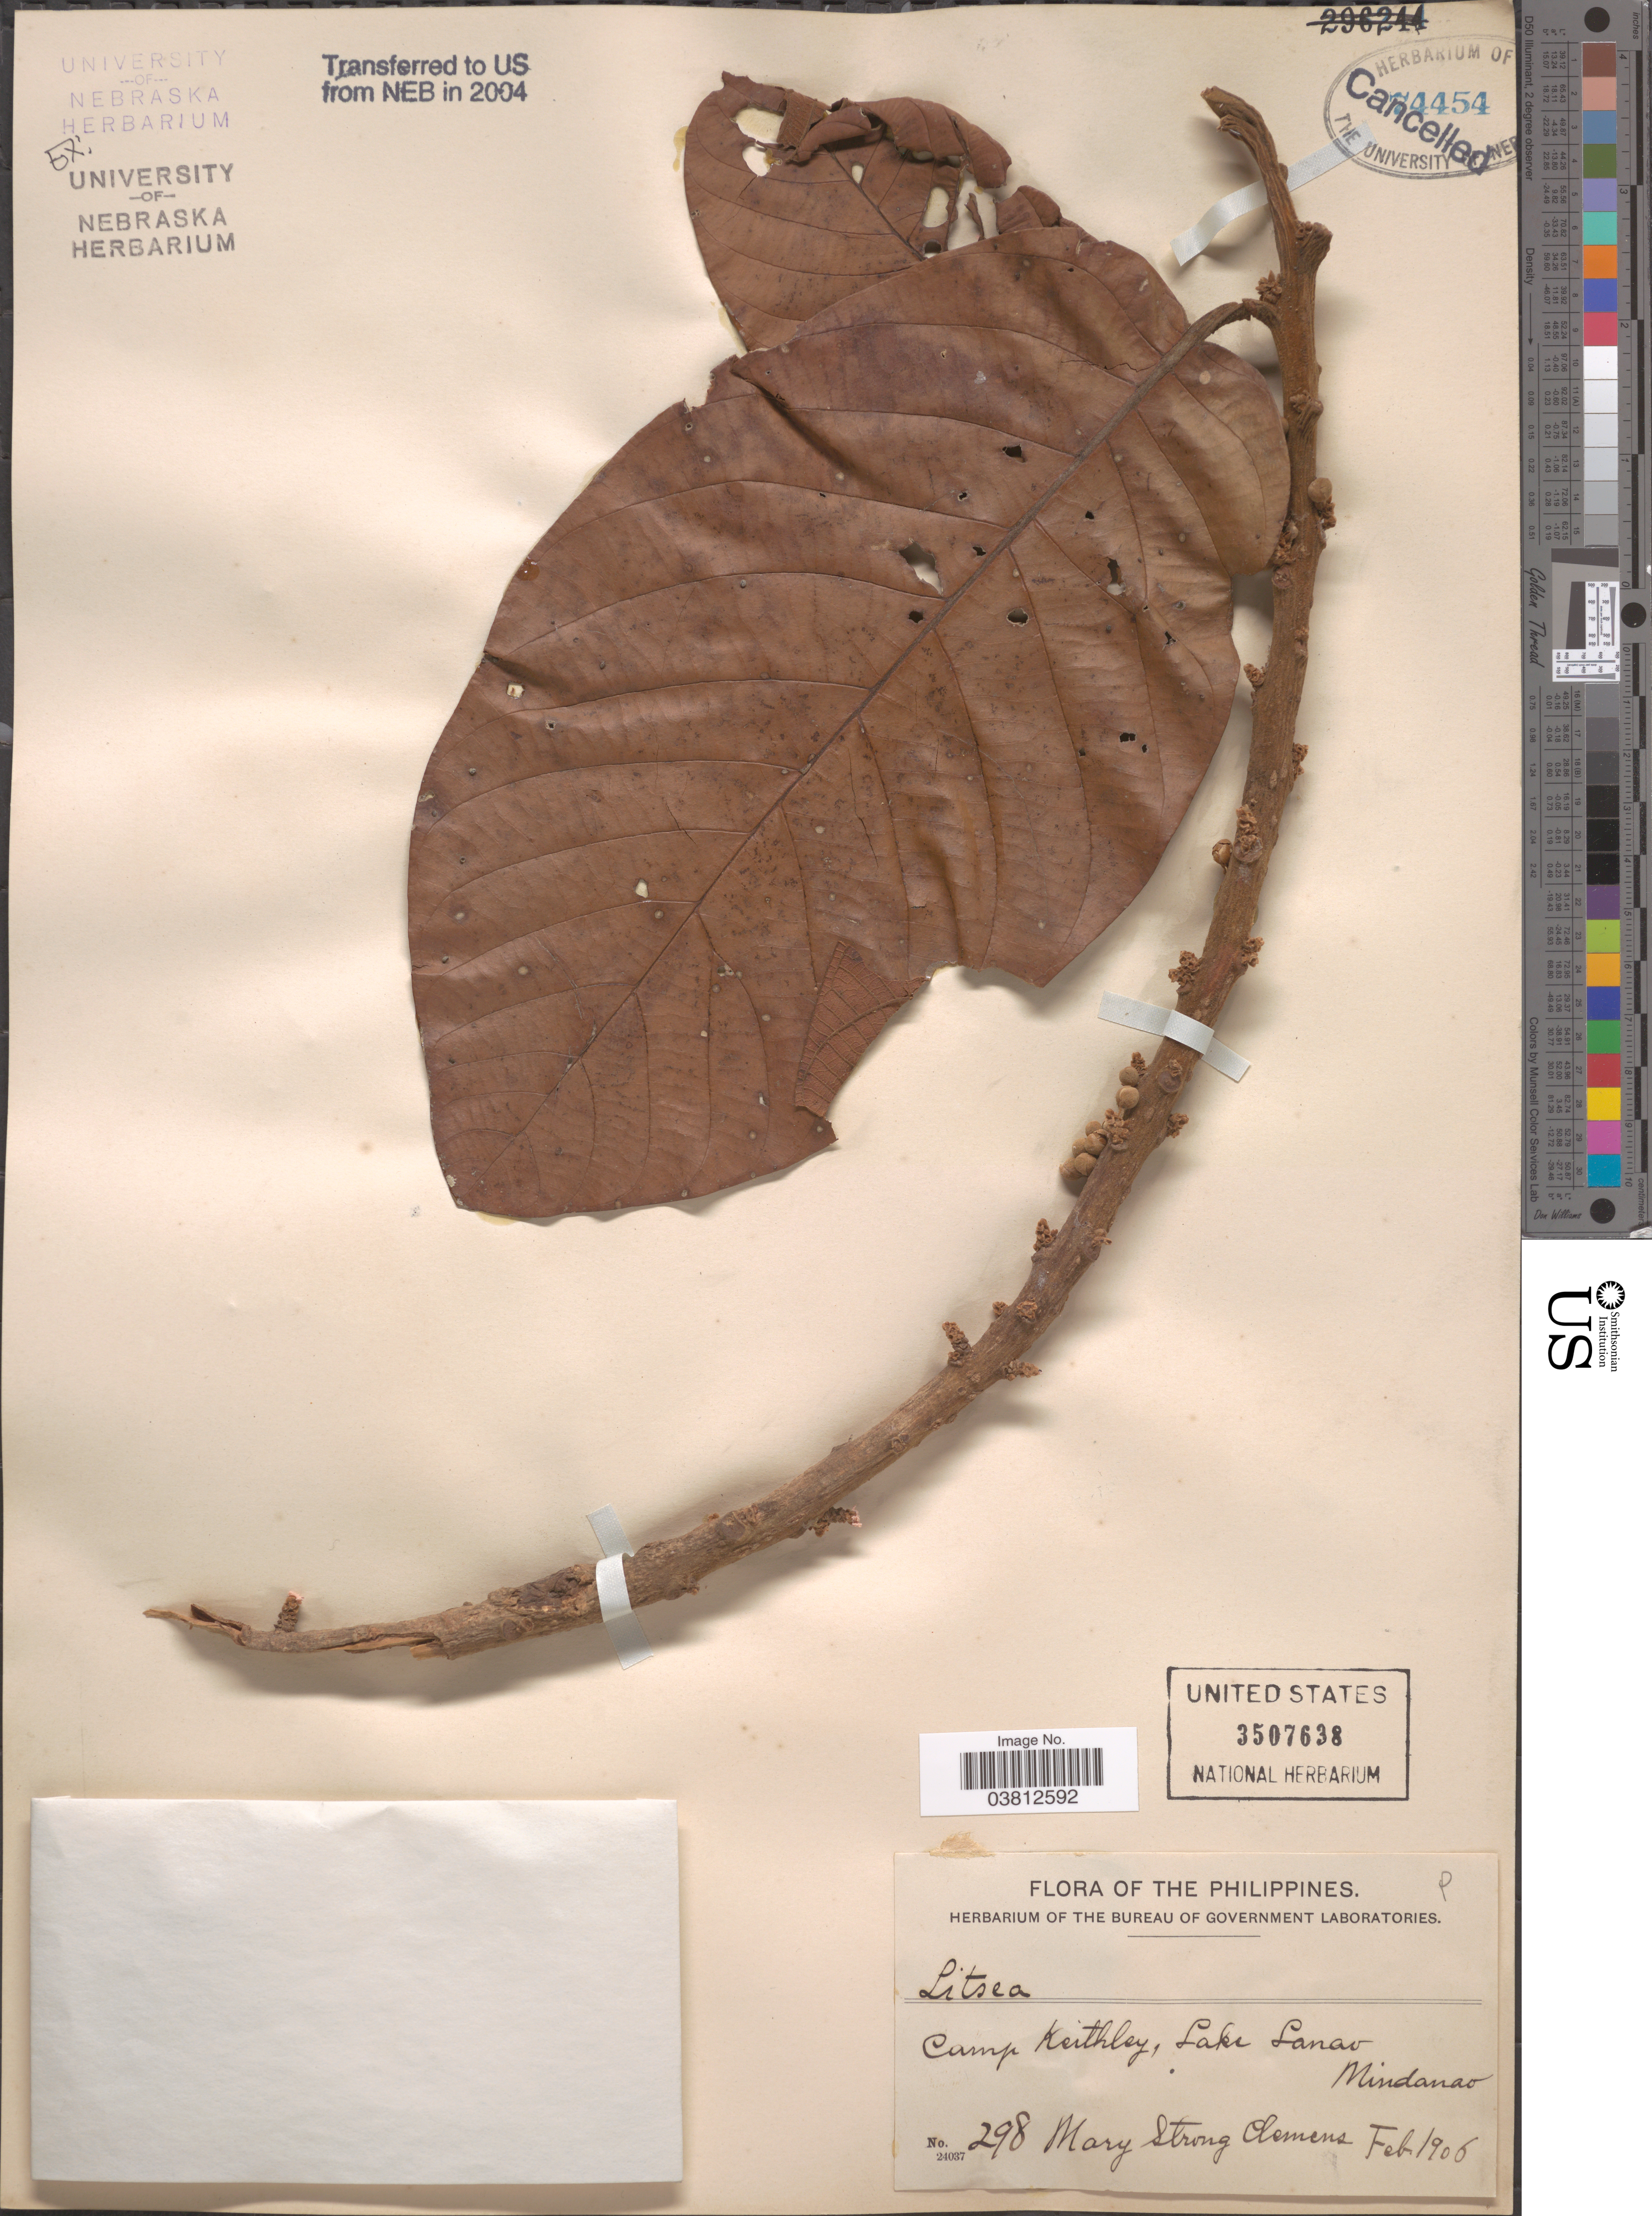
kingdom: Plantae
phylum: Tracheophyta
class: Magnoliopsida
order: Laurales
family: Lauraceae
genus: Litsea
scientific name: Litsea sp.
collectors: M. S. Clemens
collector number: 298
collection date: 1906-02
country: Philippines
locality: Camp Keithley. Lake Lanao. Mindanao.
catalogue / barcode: US 3507638